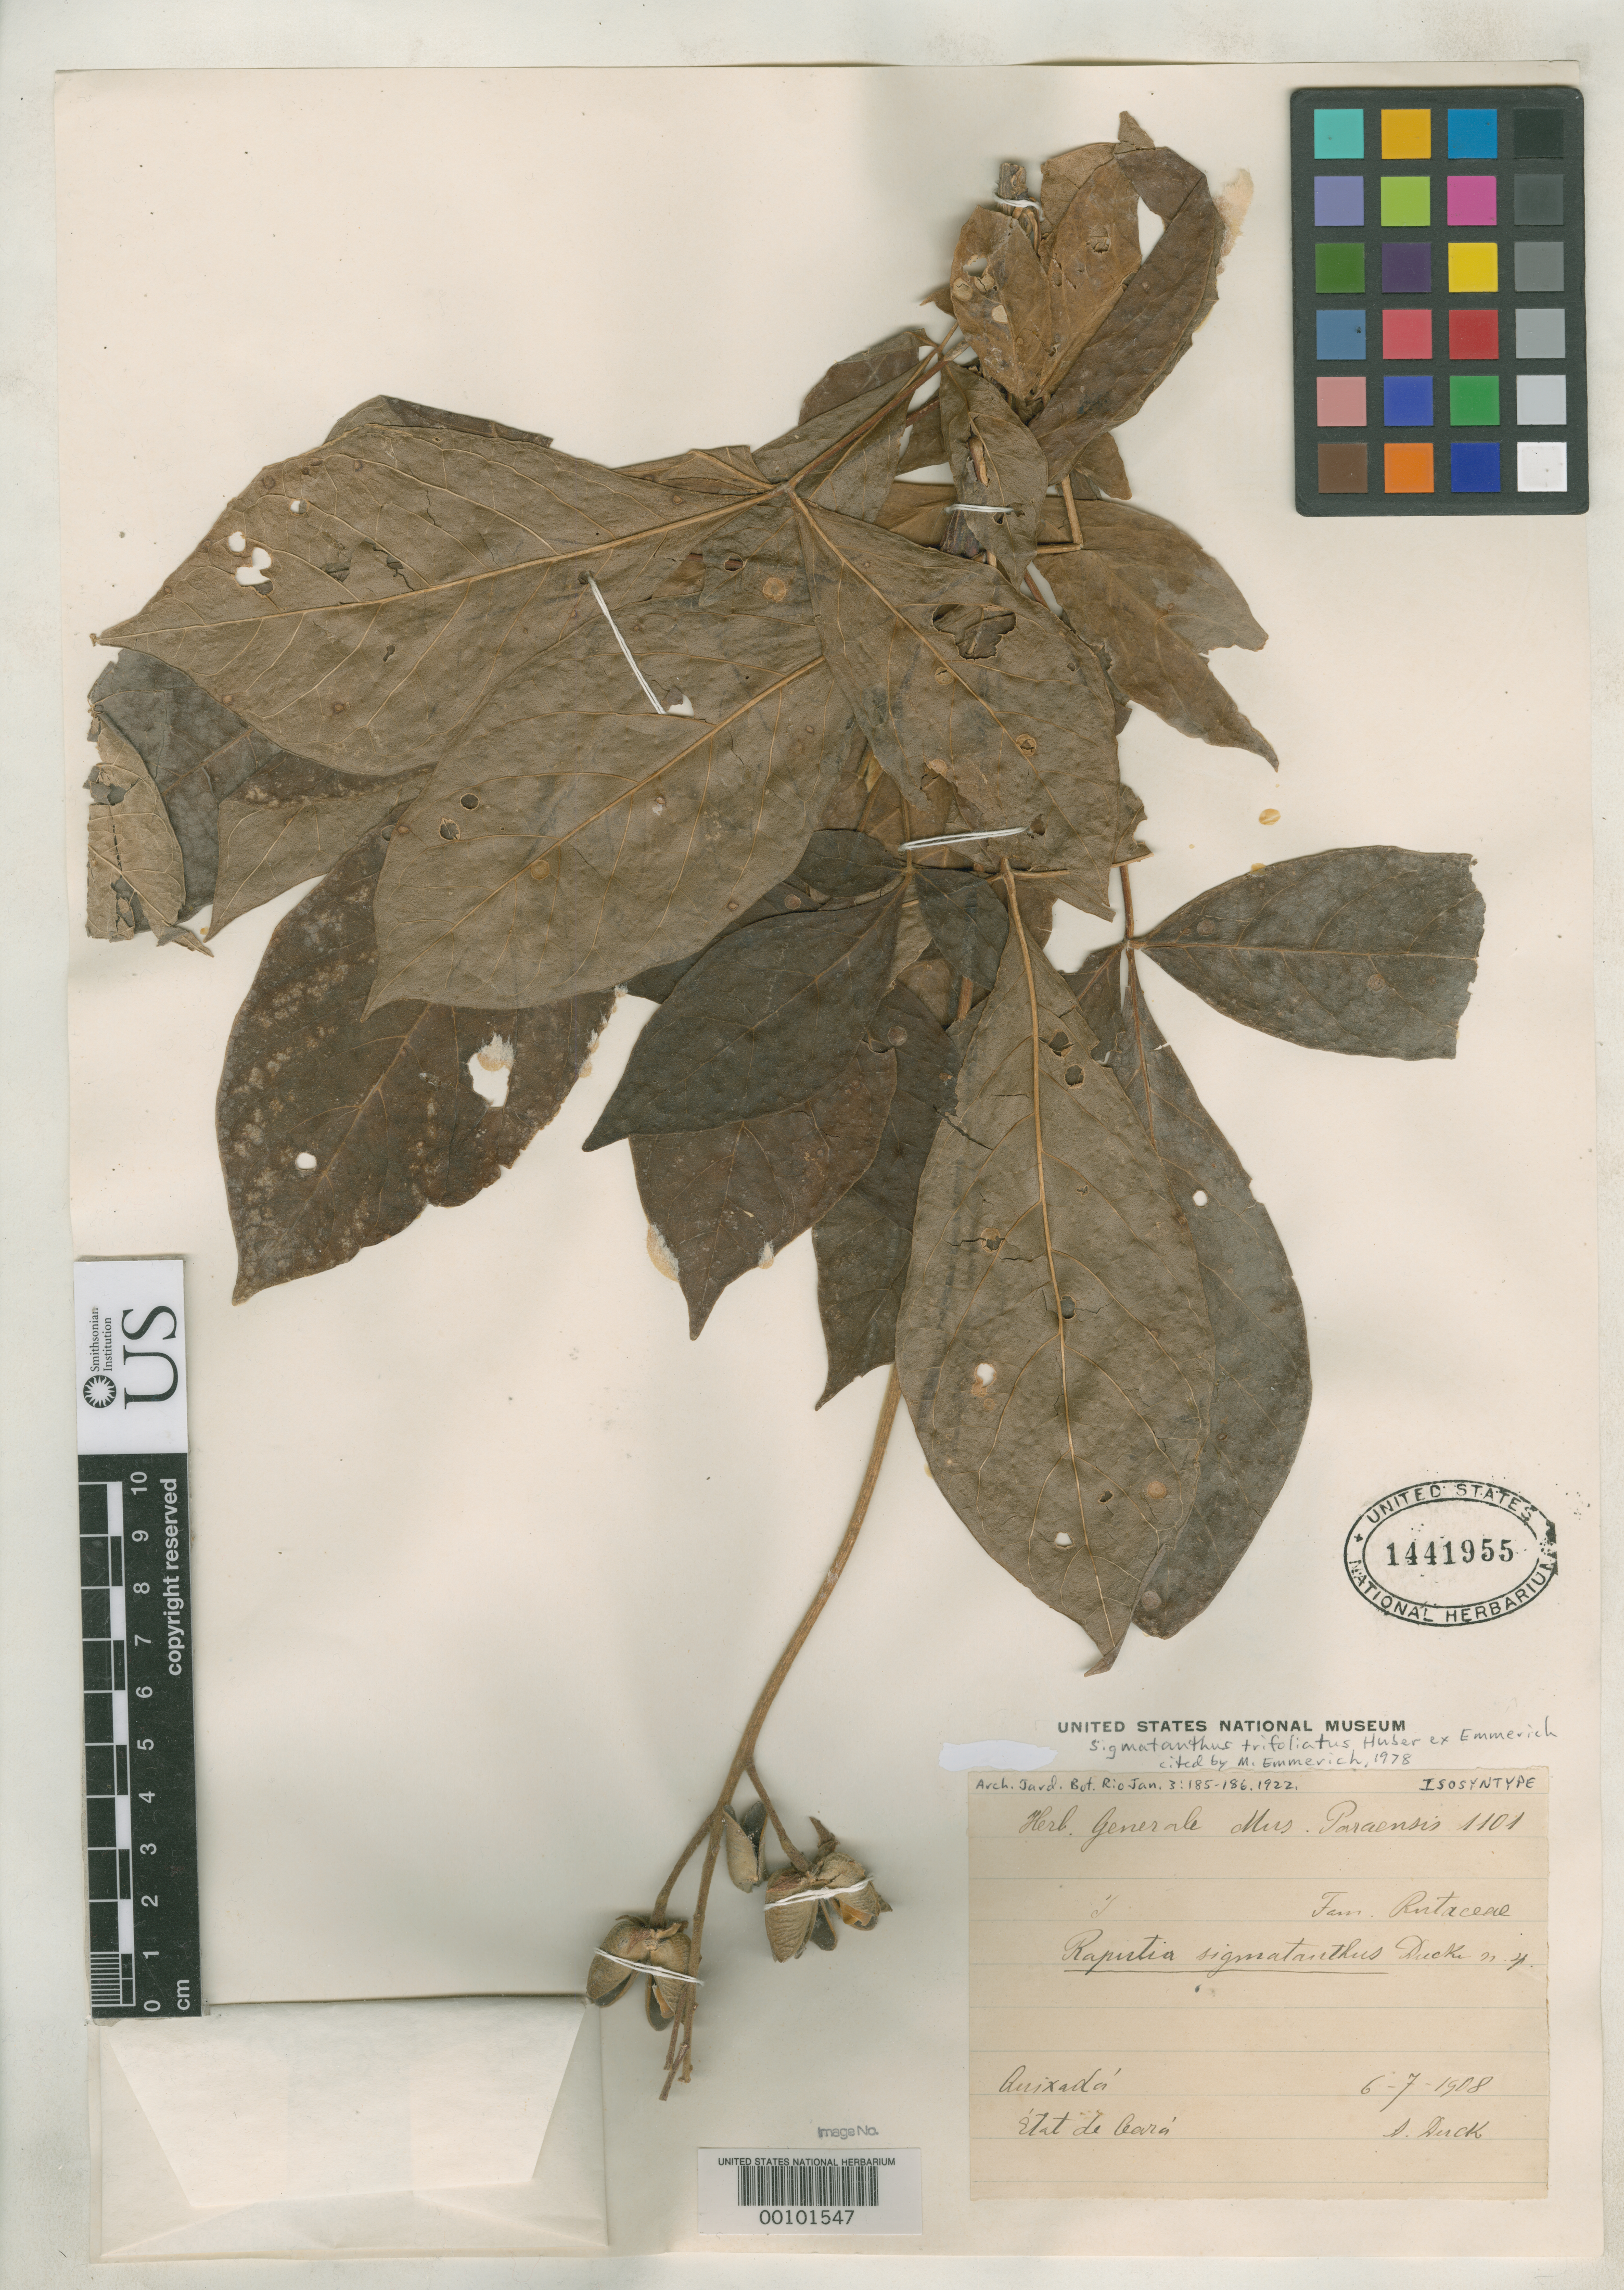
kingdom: Plantae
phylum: Tracheophyta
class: Magnoliopsida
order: Sapindales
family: Rutaceae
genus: Raputia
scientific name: Raputia sigmatanthus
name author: Ducke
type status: Isosyntype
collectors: A. Ducke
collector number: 1101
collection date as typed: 1908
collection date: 1908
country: Brazil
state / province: Ceará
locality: Quixada.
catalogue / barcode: US 1441955